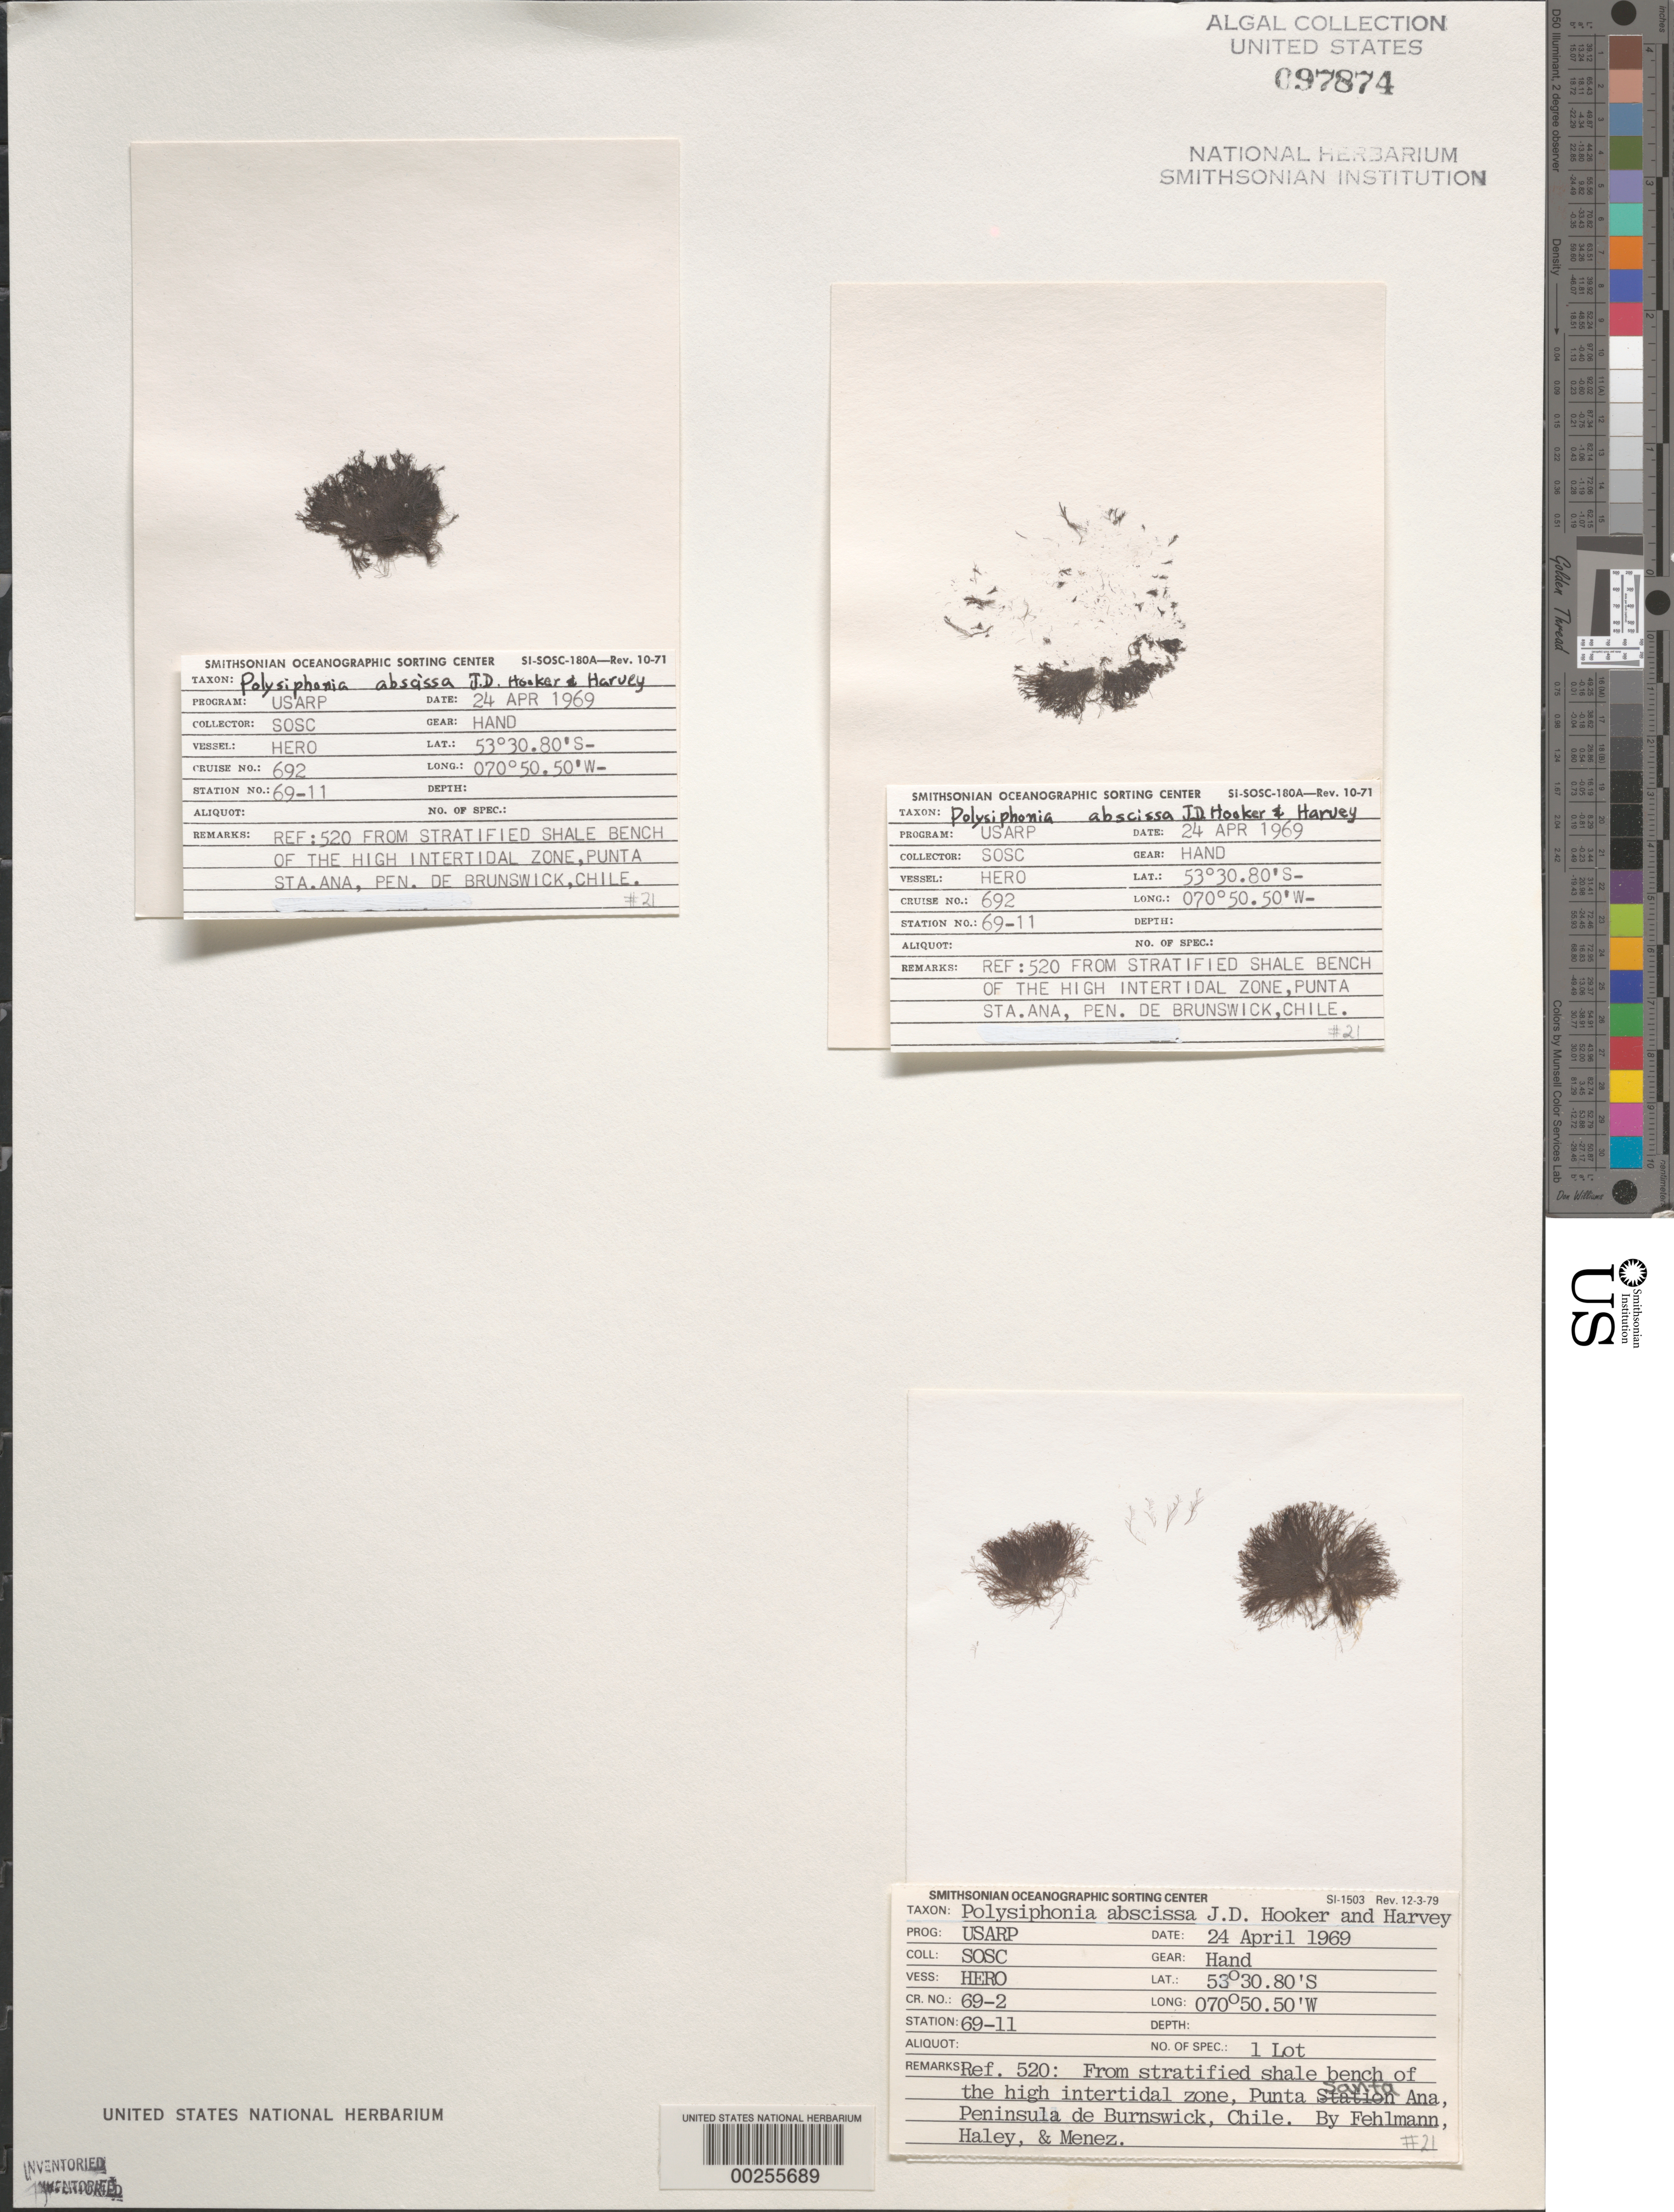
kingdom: Plantae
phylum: Rhodophyta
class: Florideophyceae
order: Ceramiales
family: Rhodomelaceae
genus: Polysiphonia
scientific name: Polysiphonia abscissa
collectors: H. Fehlmann, -. Haley & Meñez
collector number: Station 69-11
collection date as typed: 24 Apr 1969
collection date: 1969-04-24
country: Chile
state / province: Magallanes y de la Antártica Chilena (XII)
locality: Peninsula de brunswick, punta station ana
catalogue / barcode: US 97874